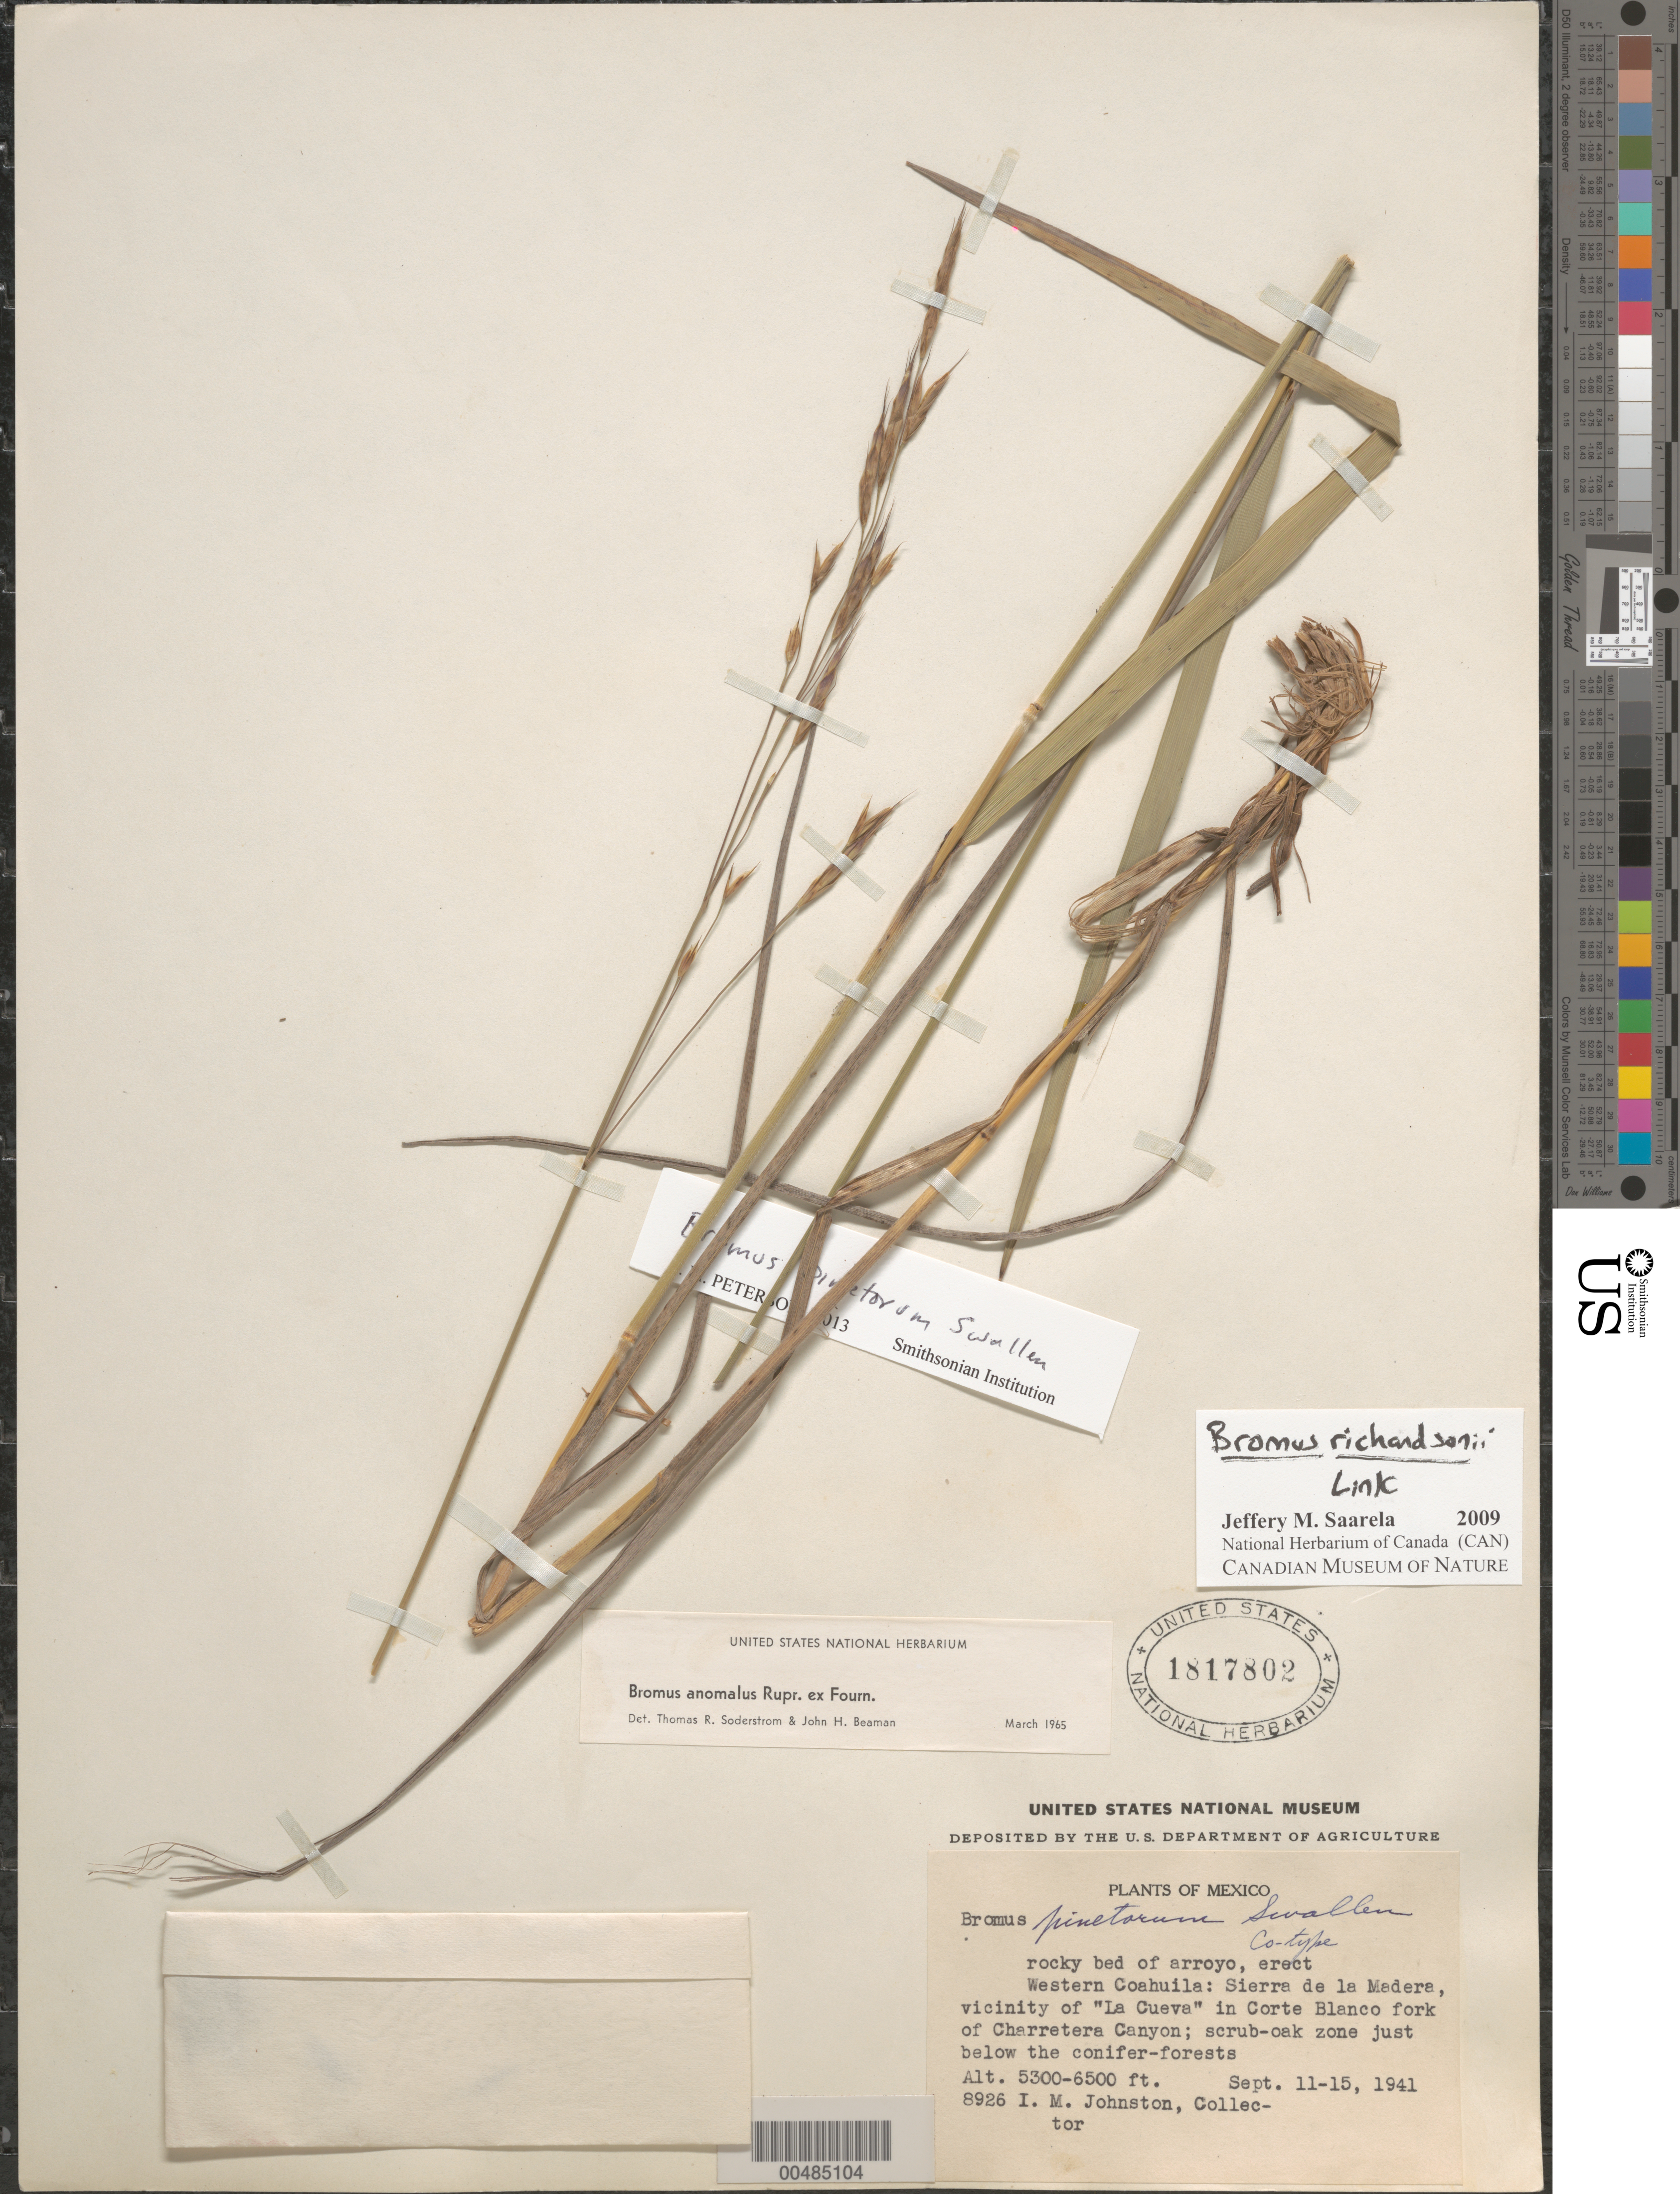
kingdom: Plantae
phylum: Tracheophyta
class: Liliopsida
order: Poales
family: Poaceae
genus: Bromus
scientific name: Bromus richardsonii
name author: Link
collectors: I.M. Johnston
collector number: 8926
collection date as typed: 11 Sep 1941 to 15 Sep 1941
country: Mexico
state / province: Coahuila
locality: W Coahuila, Sierra de la Madera, vicinity of La Cueva in Corte Blanco fork of Charretera Canyon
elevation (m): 1615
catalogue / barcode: US 1817802